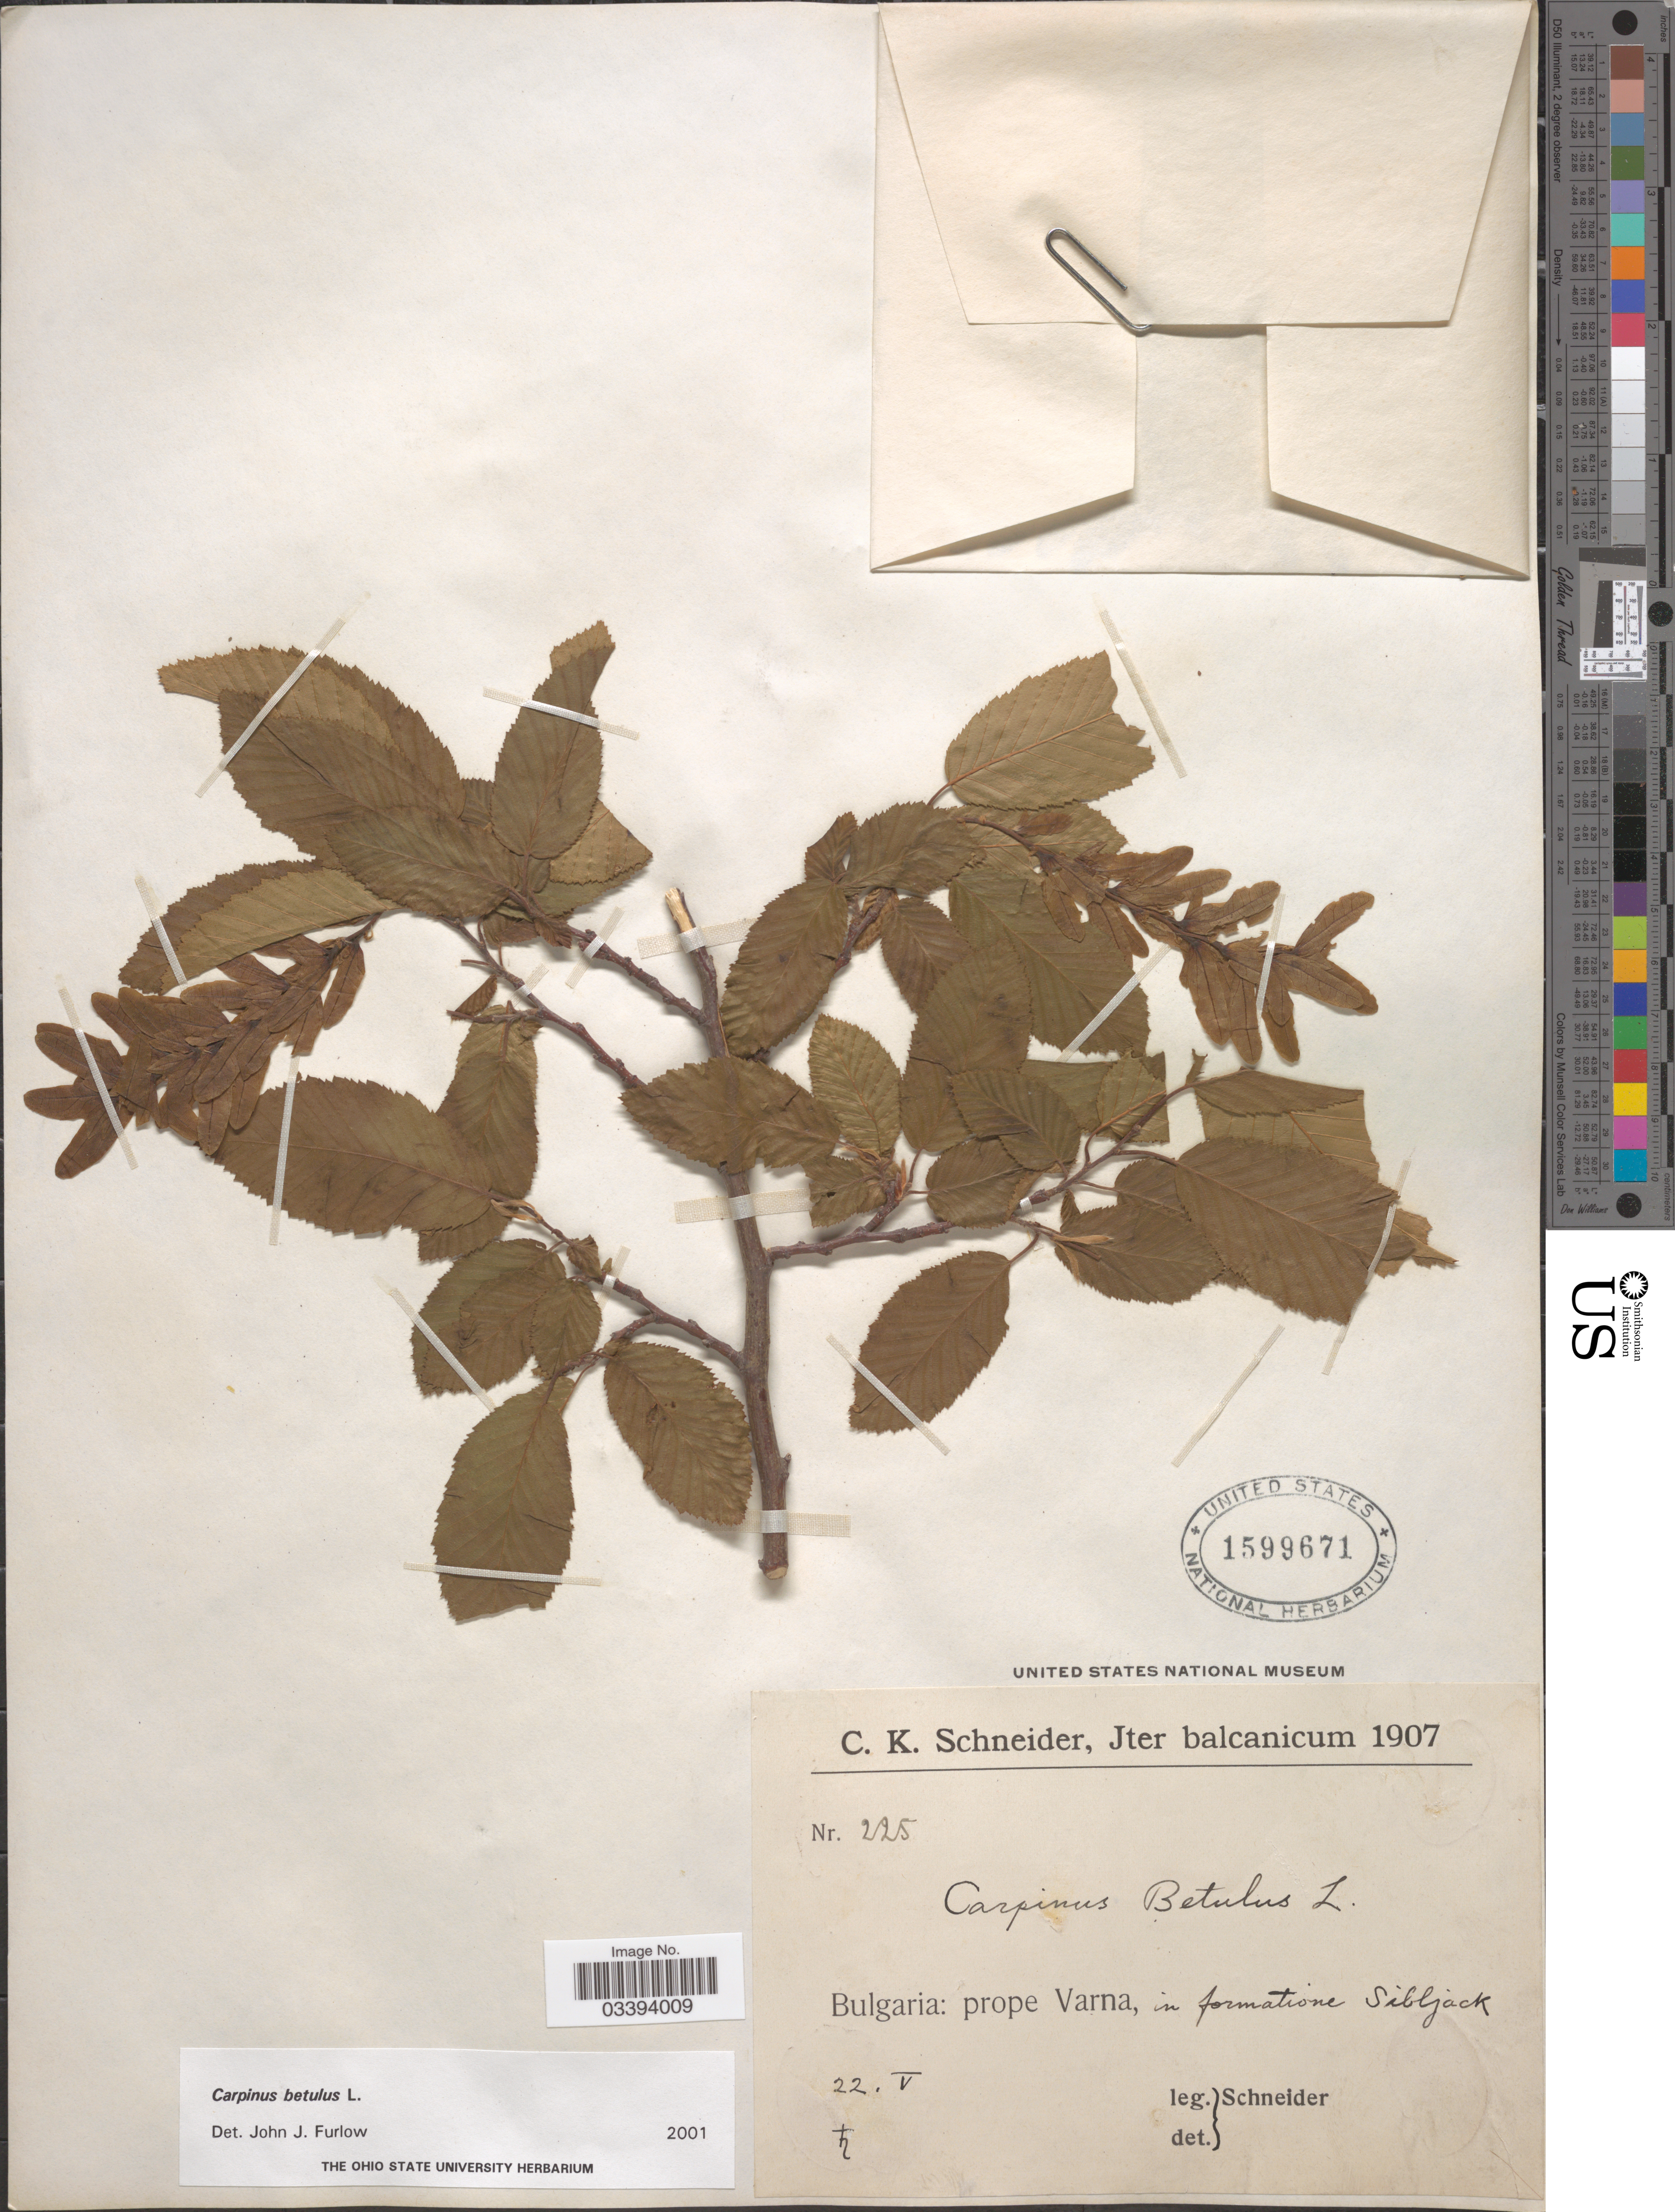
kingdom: Plantae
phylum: Tracheophyta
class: Magnoliopsida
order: Fagales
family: Betulaceae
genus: Carpinus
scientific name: Carpinus betulus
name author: L.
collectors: C. K. Schneider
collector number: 225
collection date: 1907-05-22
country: Bulgaria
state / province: Varna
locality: Balcanicum. Prope Varna, in formatione Sibljack.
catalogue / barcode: US 1599671